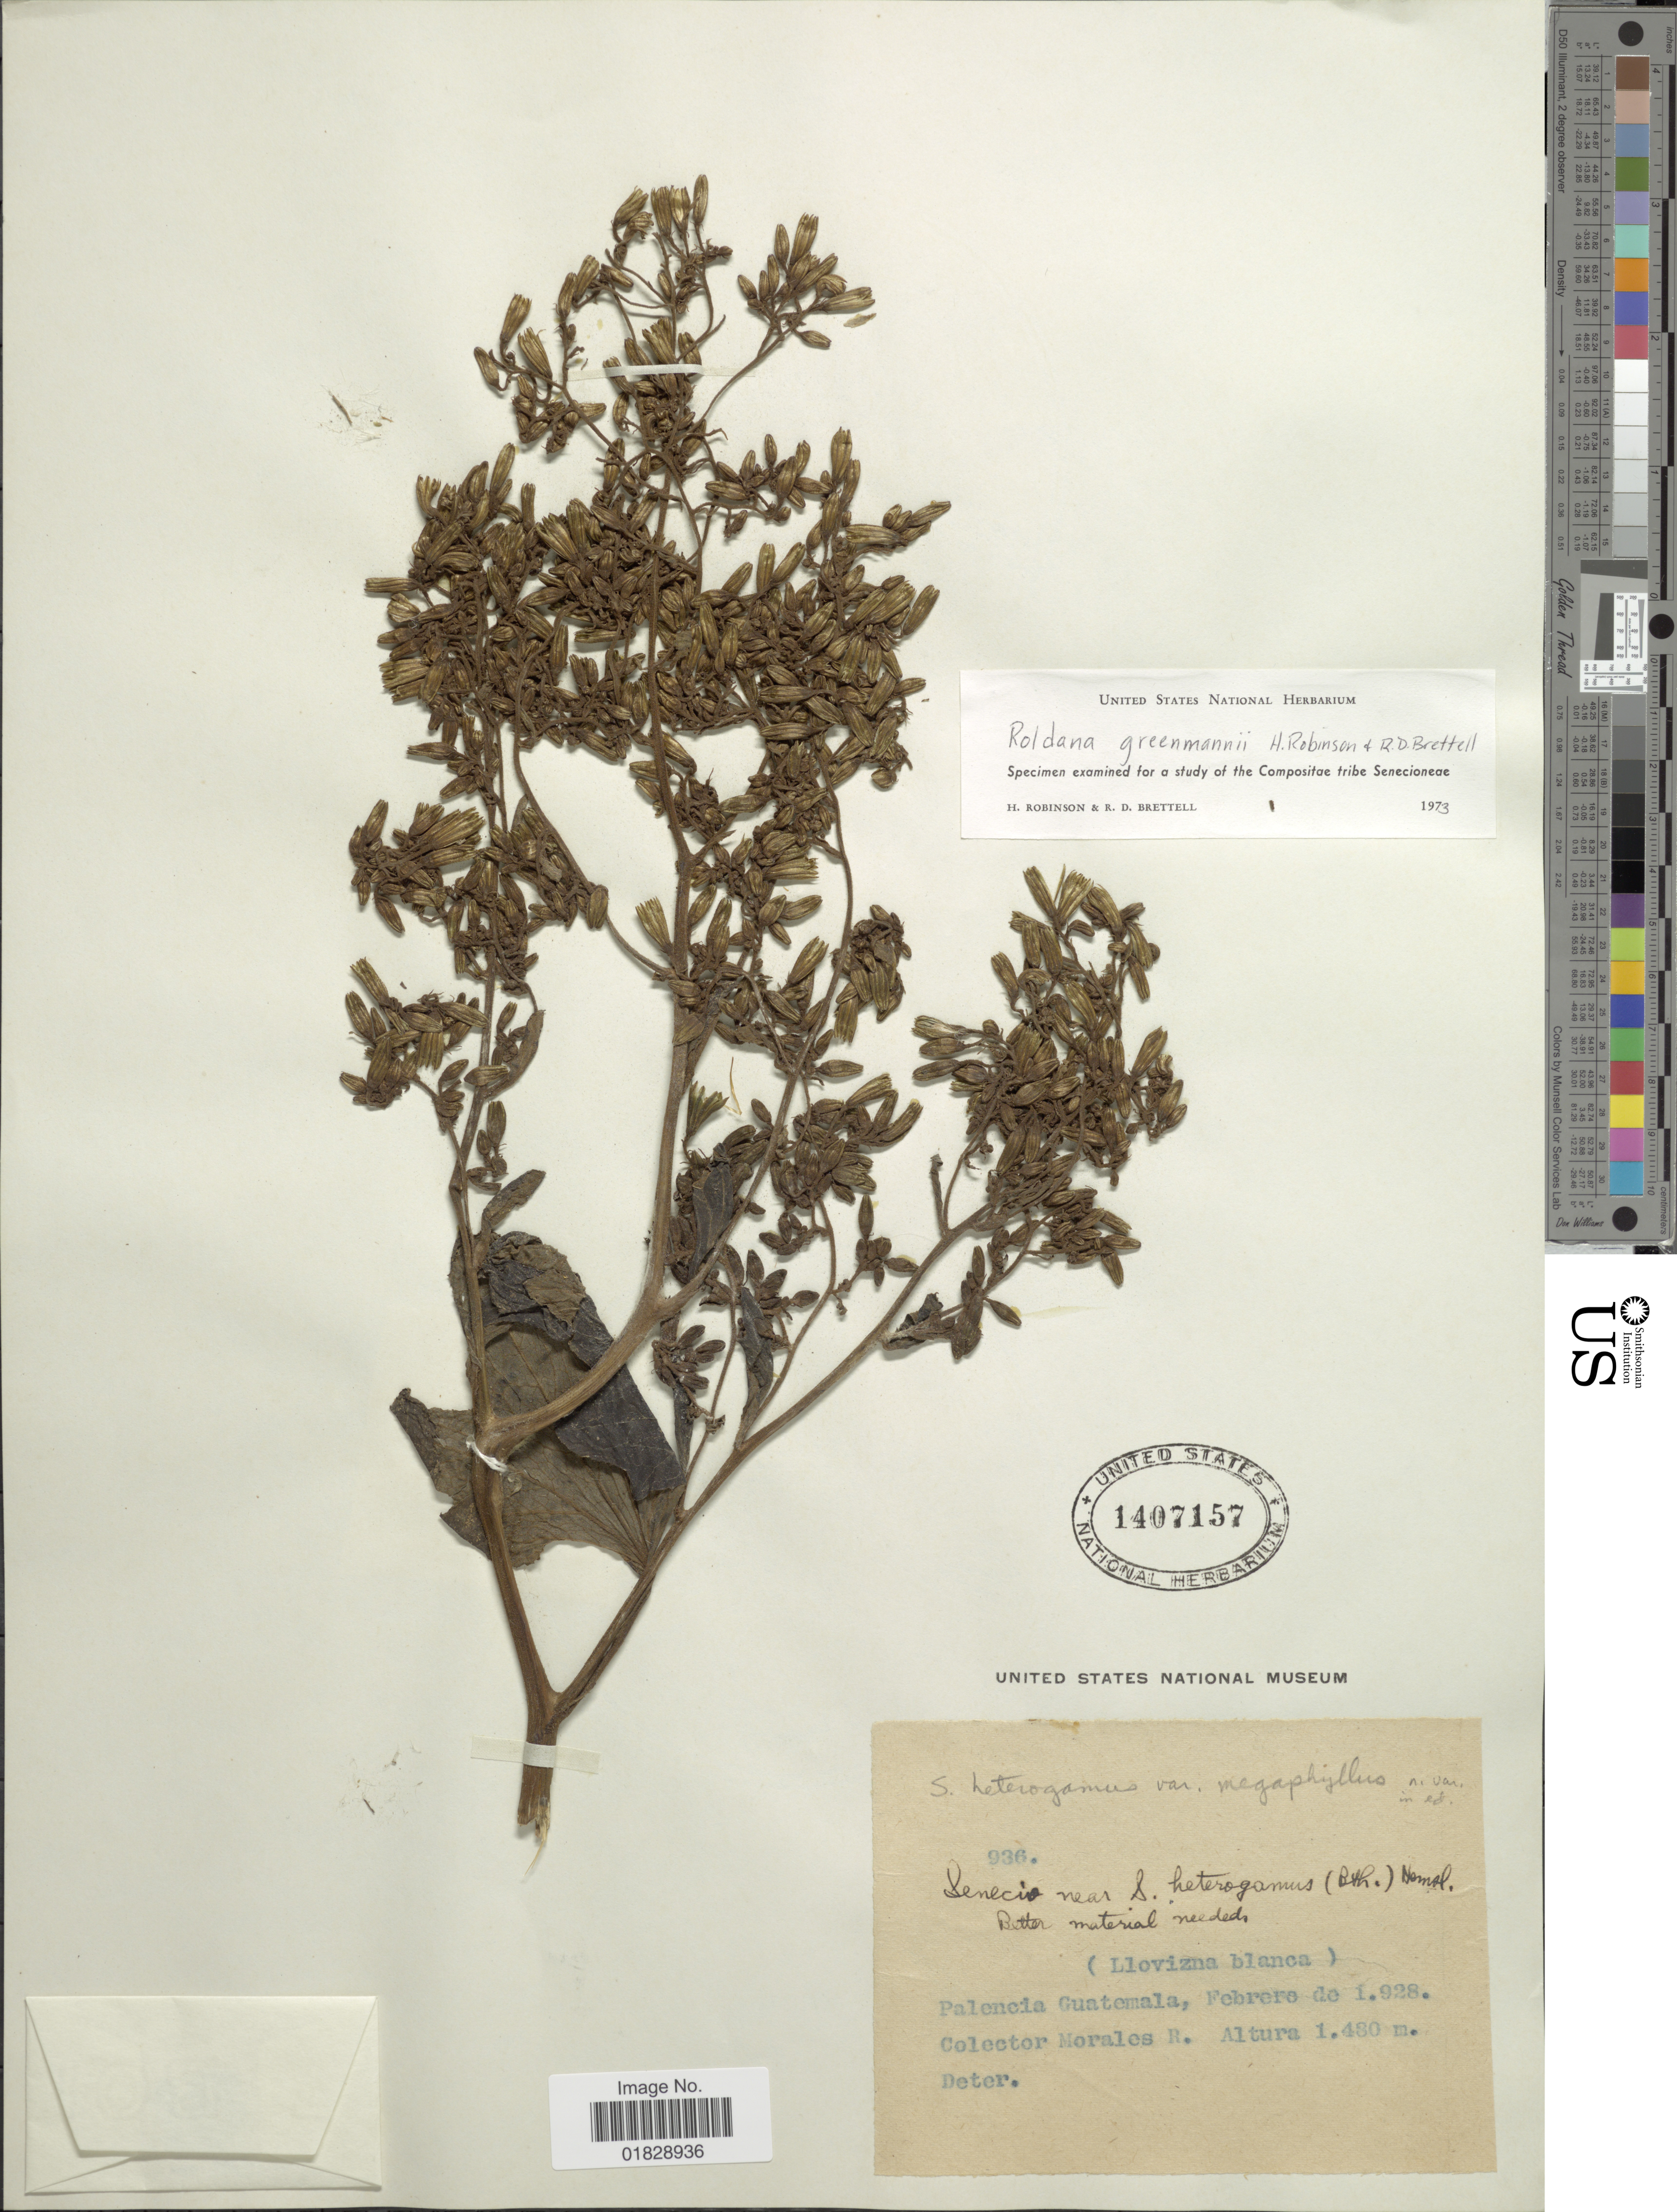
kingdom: Plantae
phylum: Tracheophyta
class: Magnoliopsida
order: Asterales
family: Asteraceae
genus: Roldana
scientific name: Roldana greenmanii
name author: H. Rob. & Brettell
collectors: R. Morales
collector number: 936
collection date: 1928-02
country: Guatemala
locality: Palencia Guatemala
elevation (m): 1480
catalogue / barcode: US 1407157